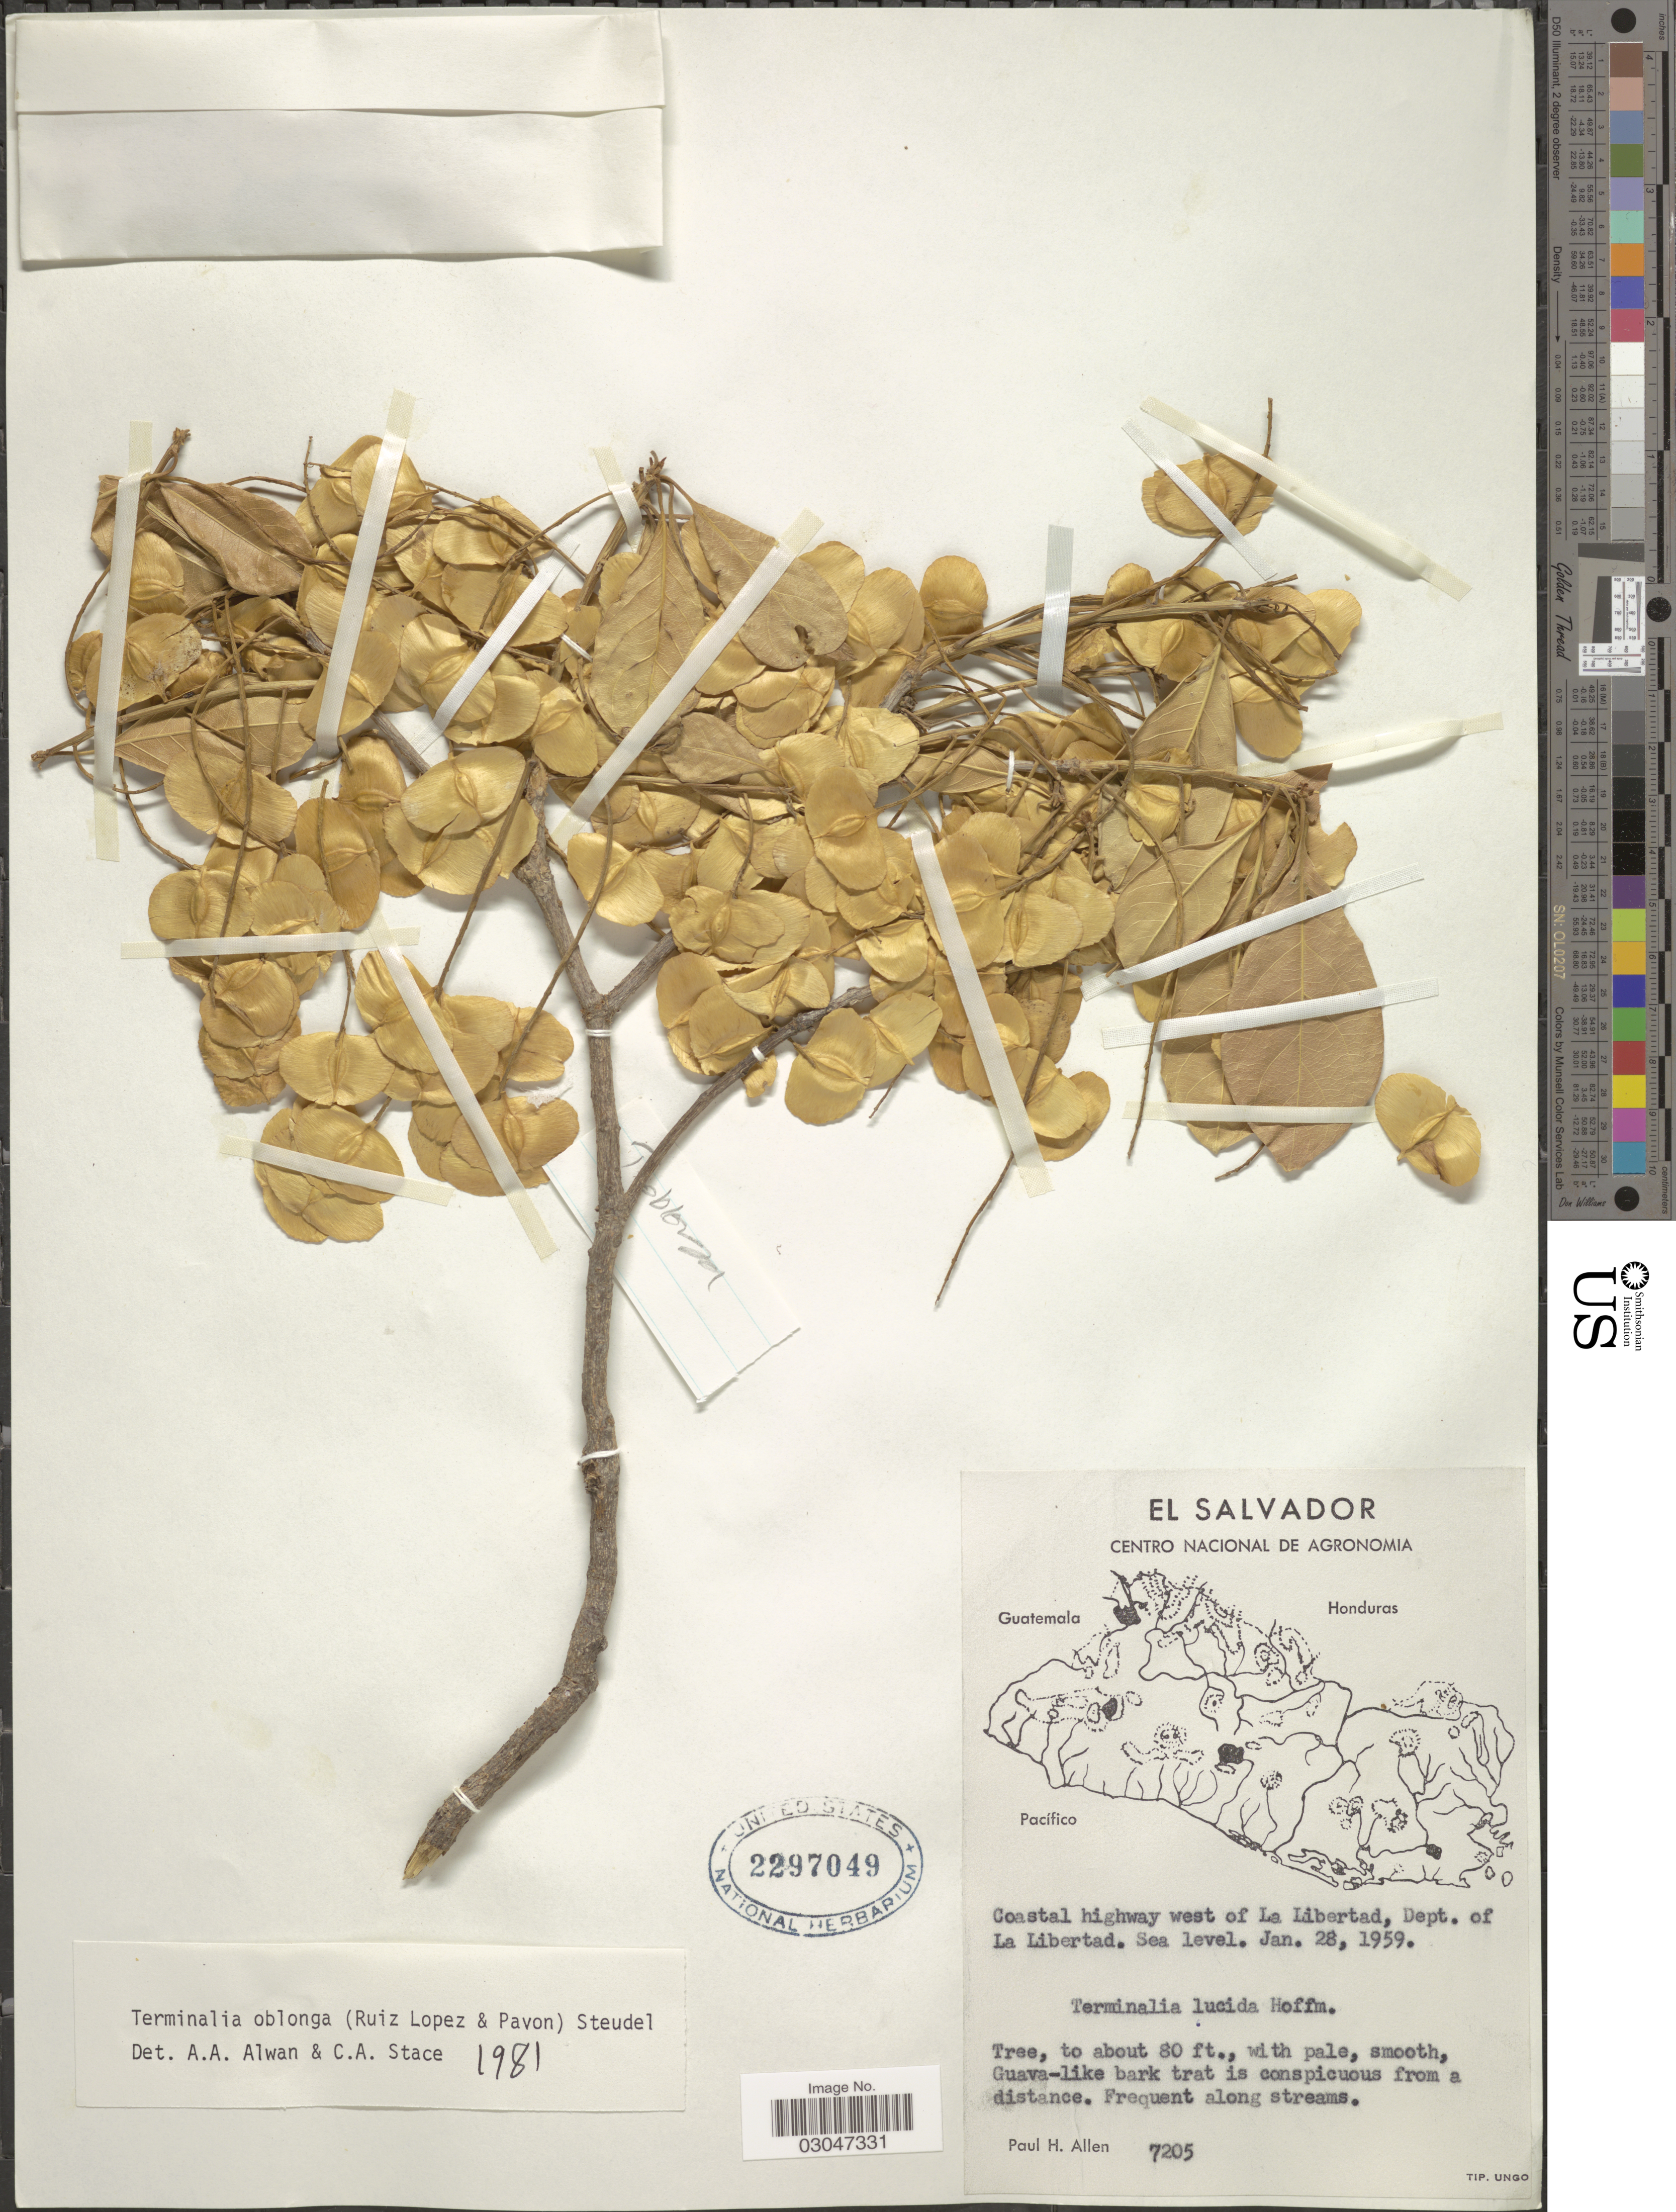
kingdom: Plantae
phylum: Tracheophyta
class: Magnoliopsida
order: Myrtales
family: Combretaceae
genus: Terminalia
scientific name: Terminalia oblonga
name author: (Ruiz & Pav.) Steud.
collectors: P. H. Allen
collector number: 7205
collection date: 1959-01-28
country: El Salvador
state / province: La Libertad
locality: Coastal highway west of La Libertad, Dept. of La Libertad.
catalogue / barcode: US 2297049